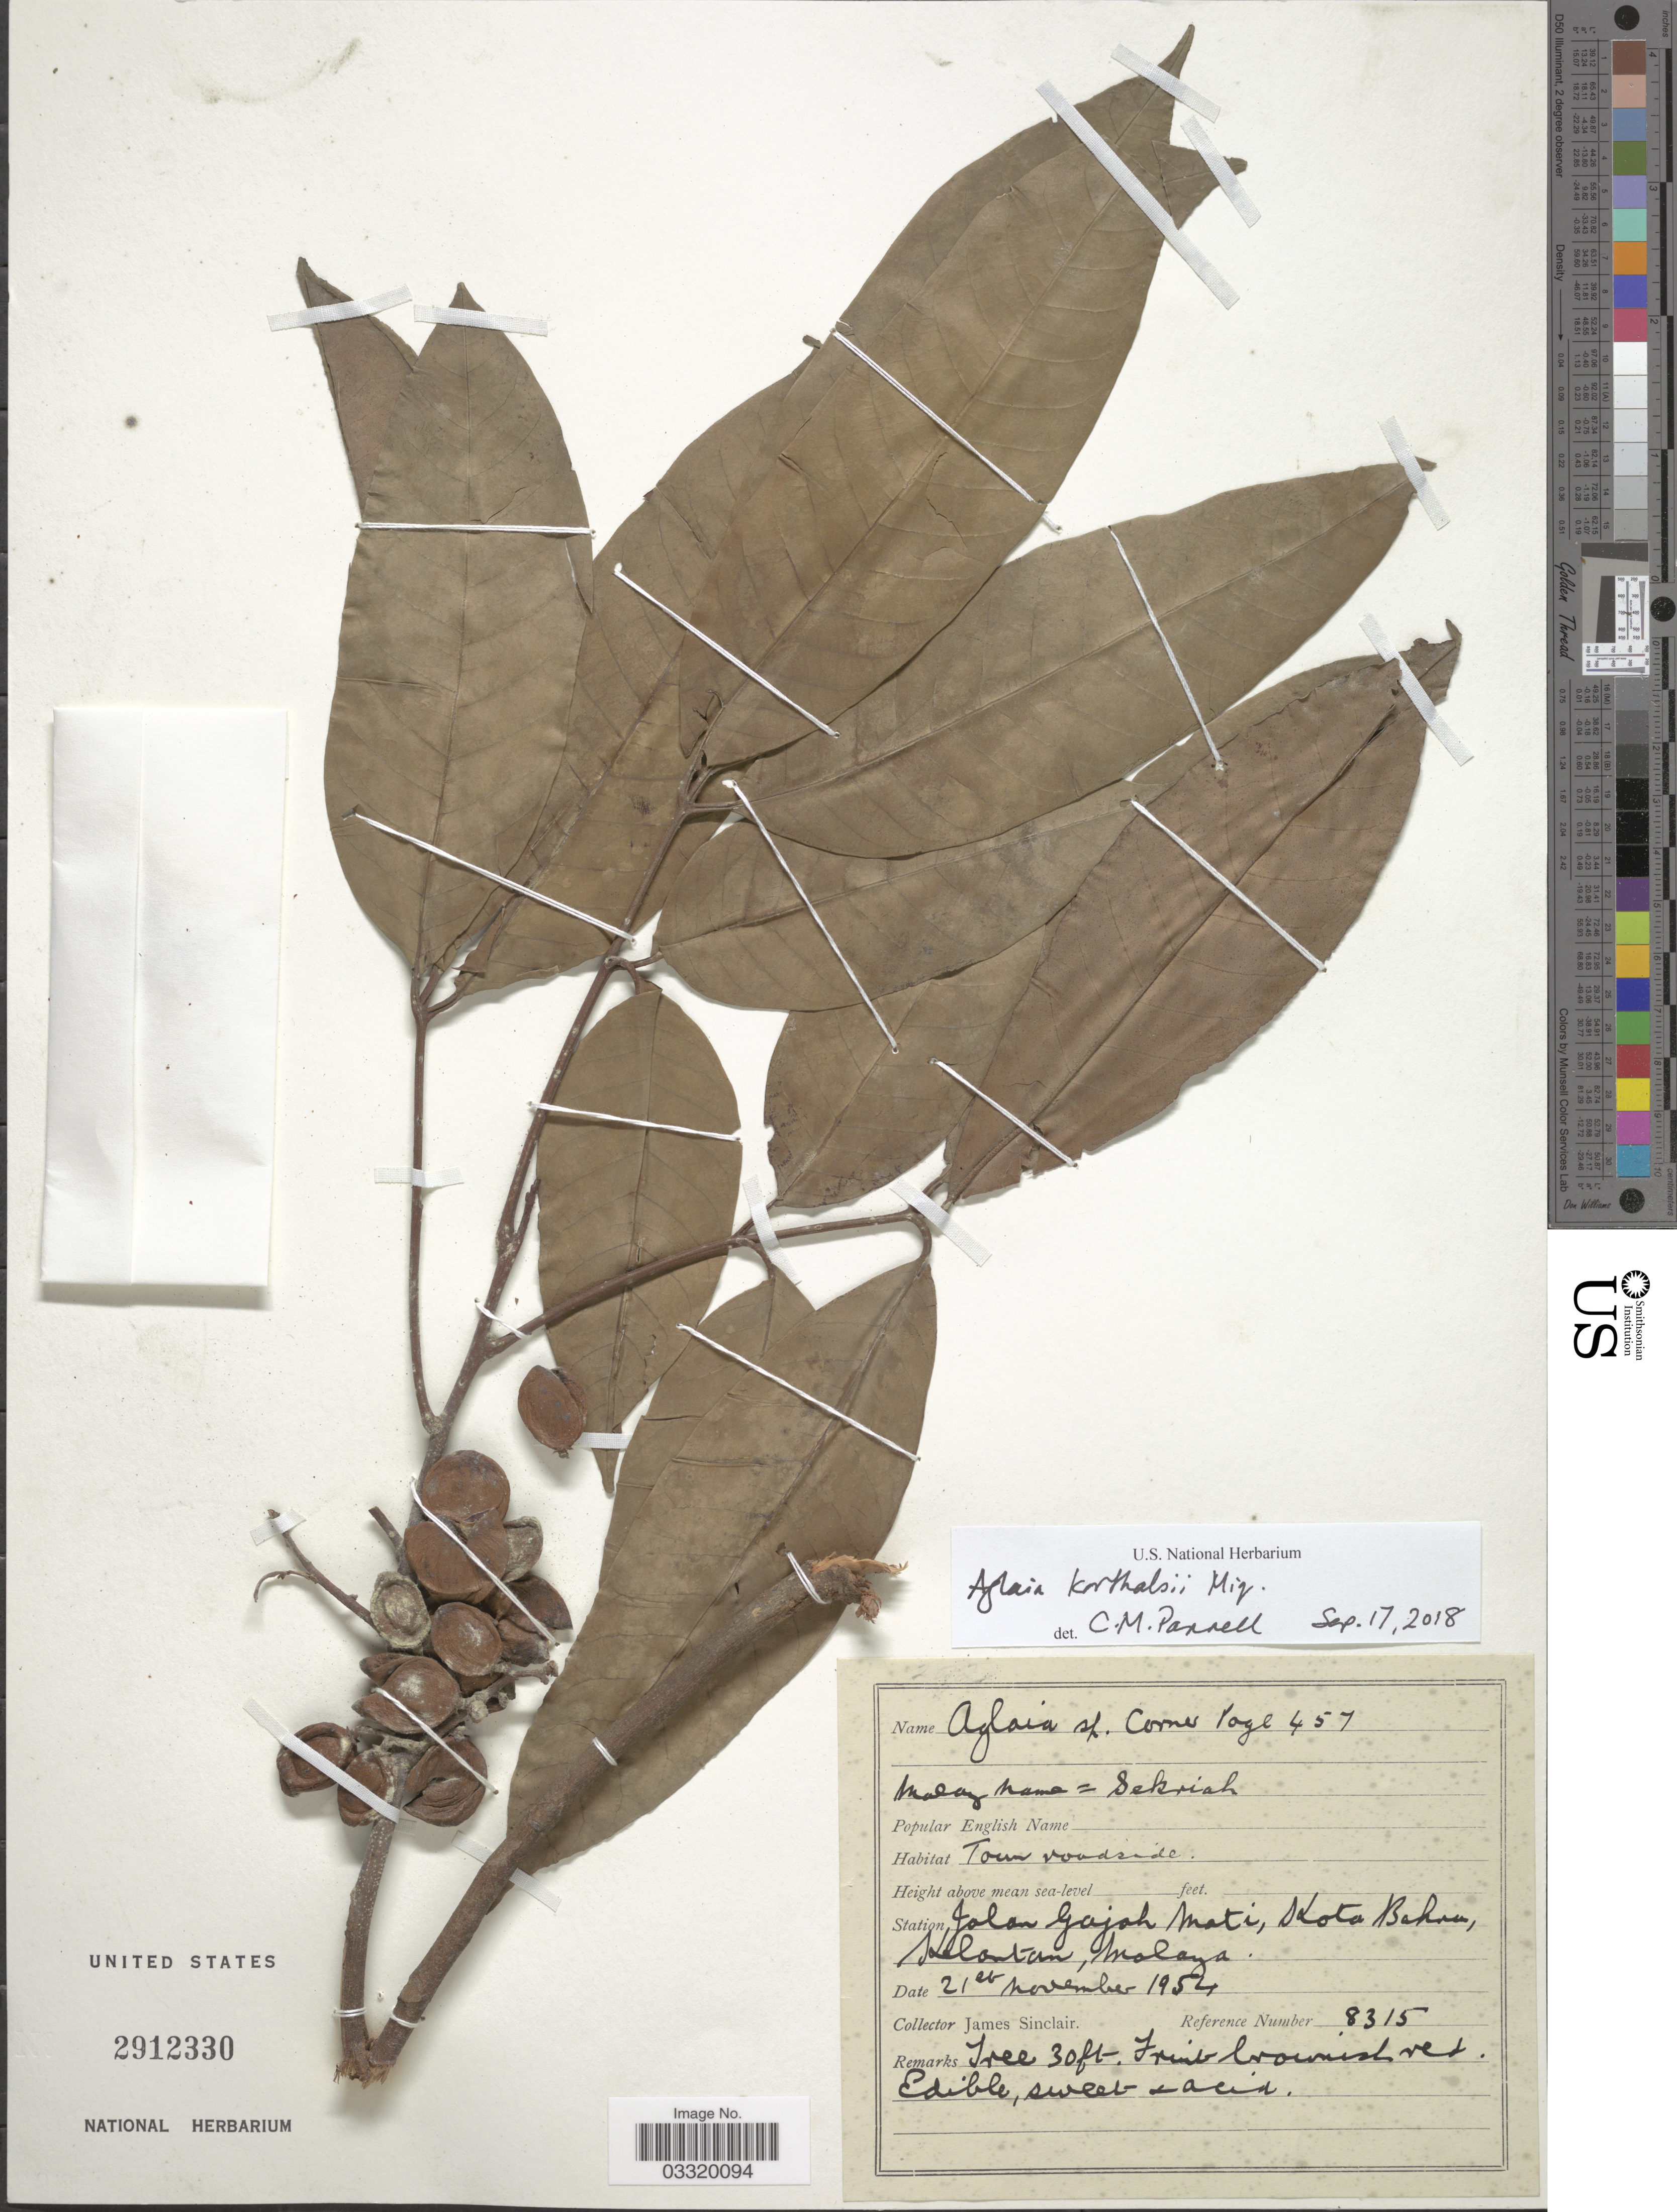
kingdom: Plantae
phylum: Tracheophyta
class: Magnoliopsida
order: Sapindales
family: Meliaceae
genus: Aglaia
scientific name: Aglaia korthalsii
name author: Miq.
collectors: J. Sinclair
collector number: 8315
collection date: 1954-11-21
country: Malaysia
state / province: Kelantan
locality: Station Jolan Gajoh Mati, Kota Bahru, Kelantan, Malaya.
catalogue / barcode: US 2912330